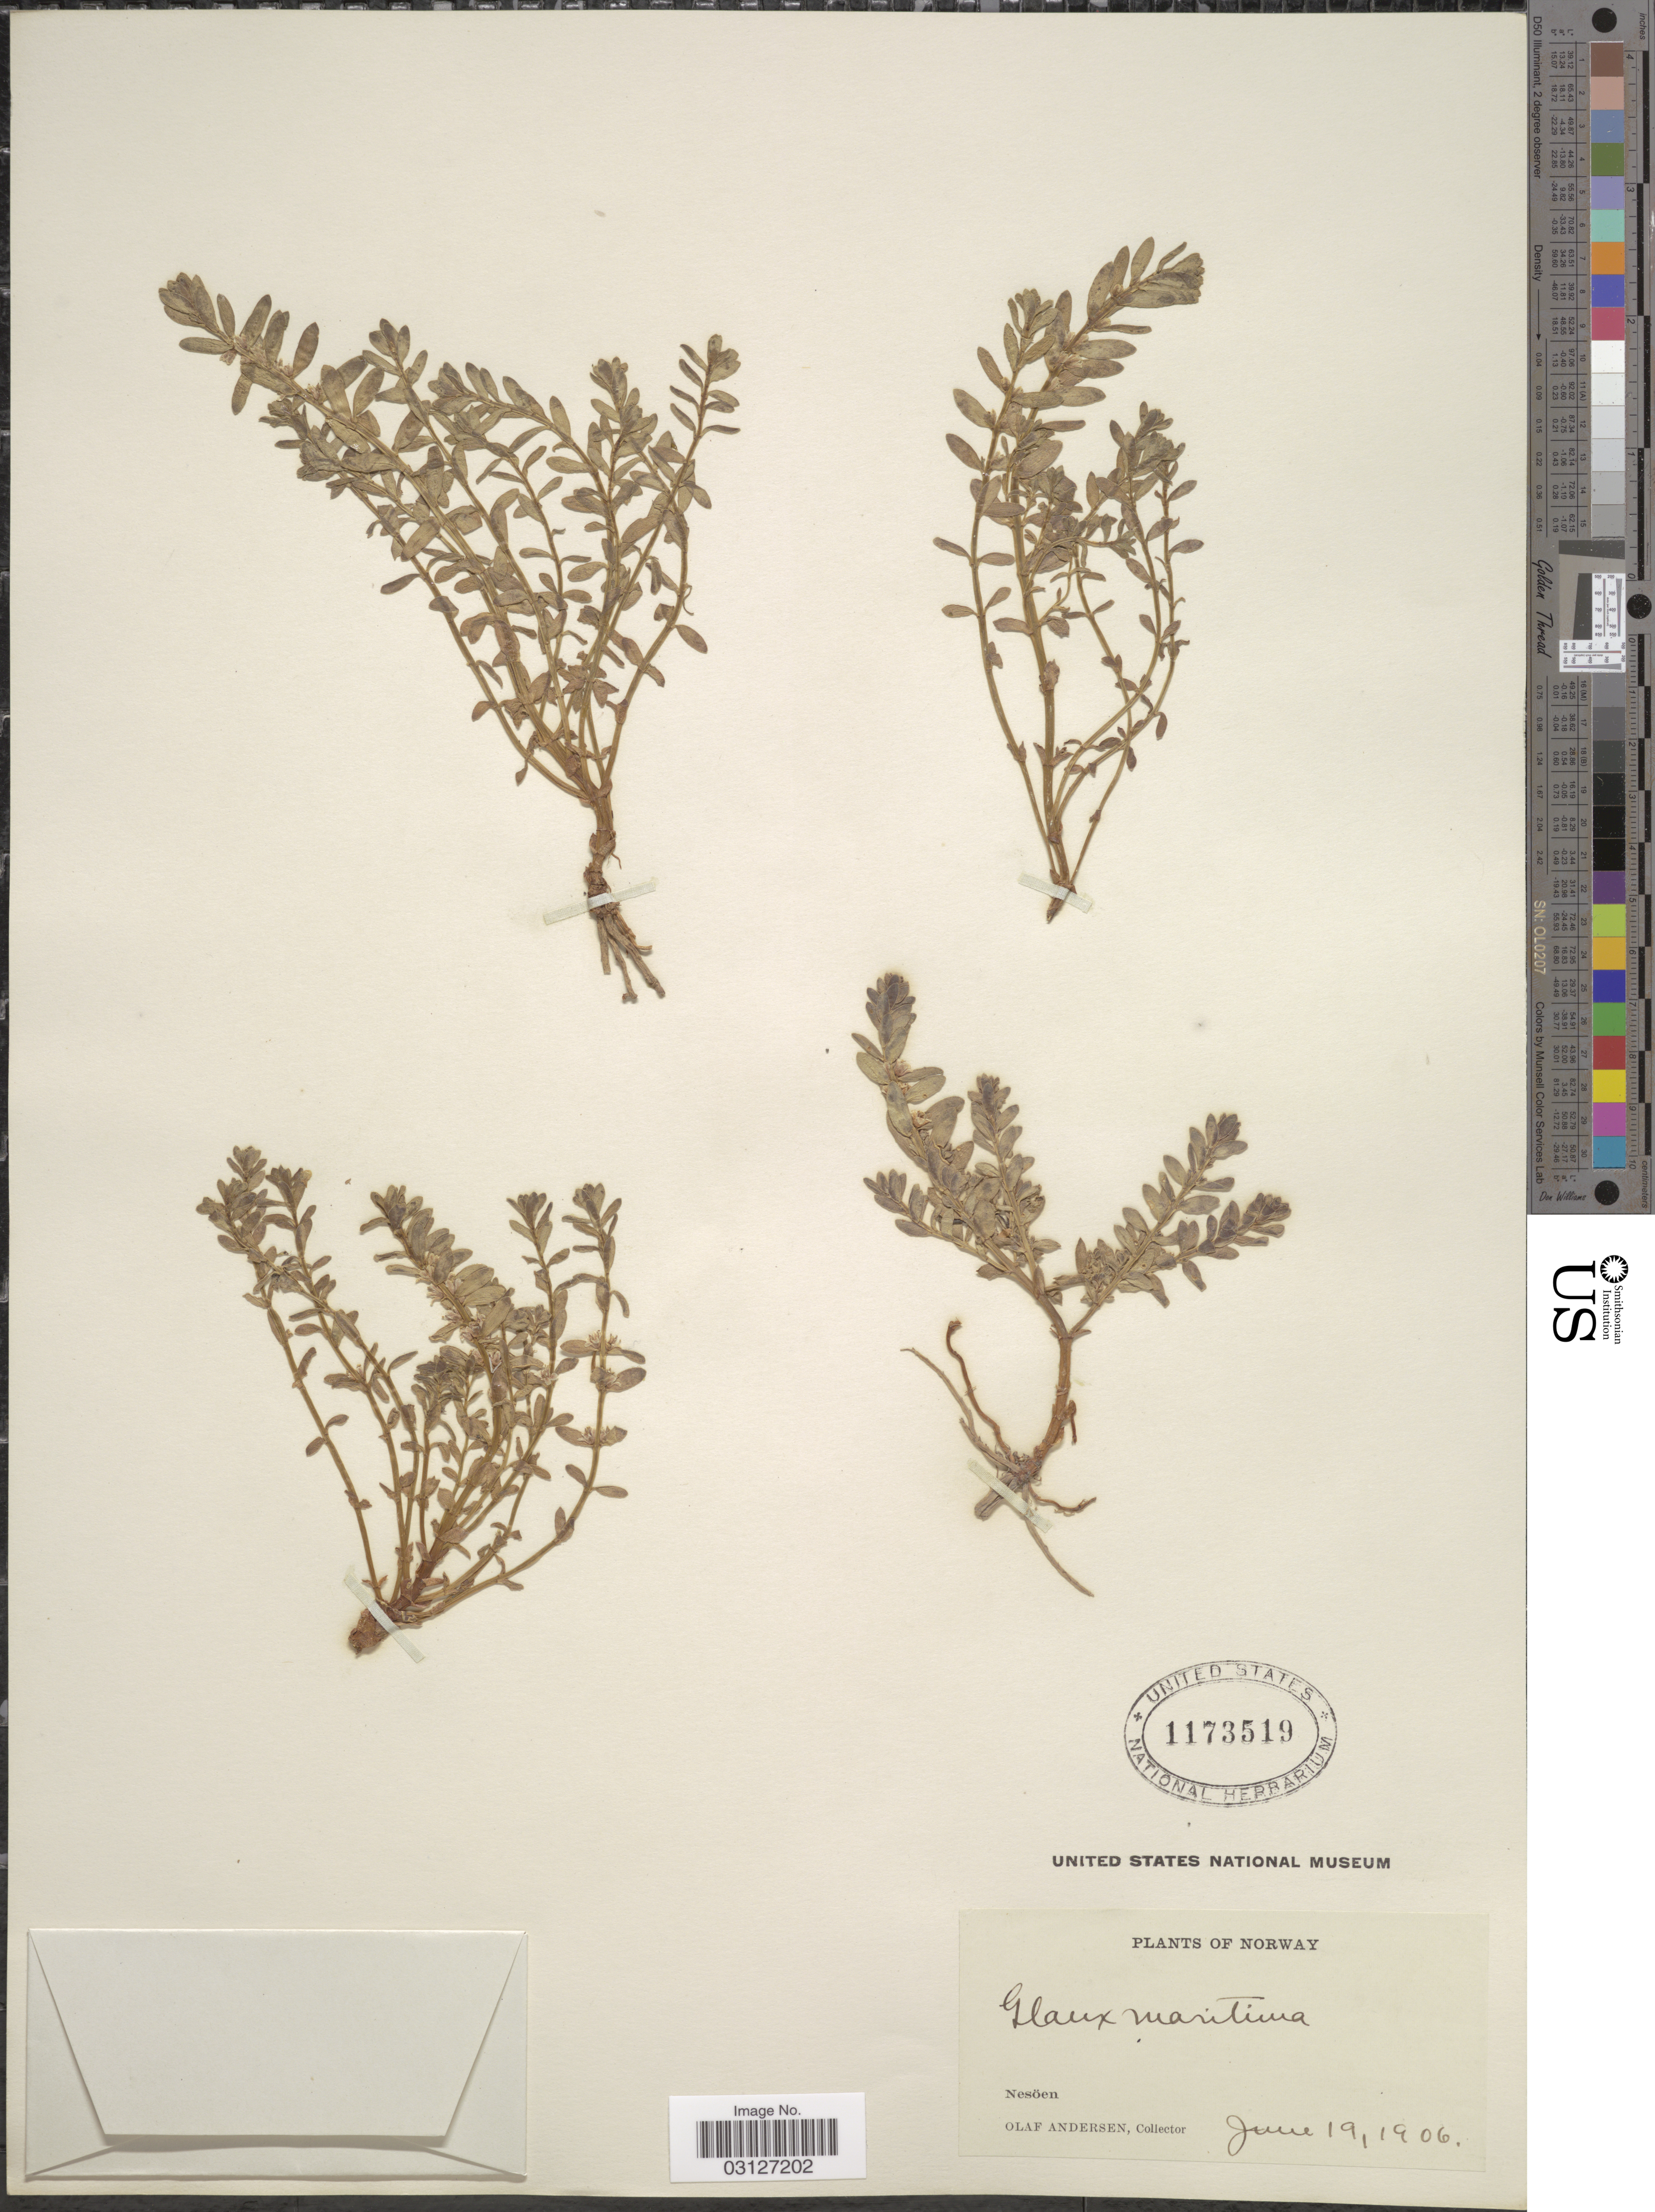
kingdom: Plantae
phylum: Tracheophyta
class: Magnoliopsida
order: Ericales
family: Primulaceae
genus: Glaux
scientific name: Glaux maritima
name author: L.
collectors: O. Andersen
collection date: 1906-06-19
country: Norway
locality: Nesöen.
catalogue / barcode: US 1173519